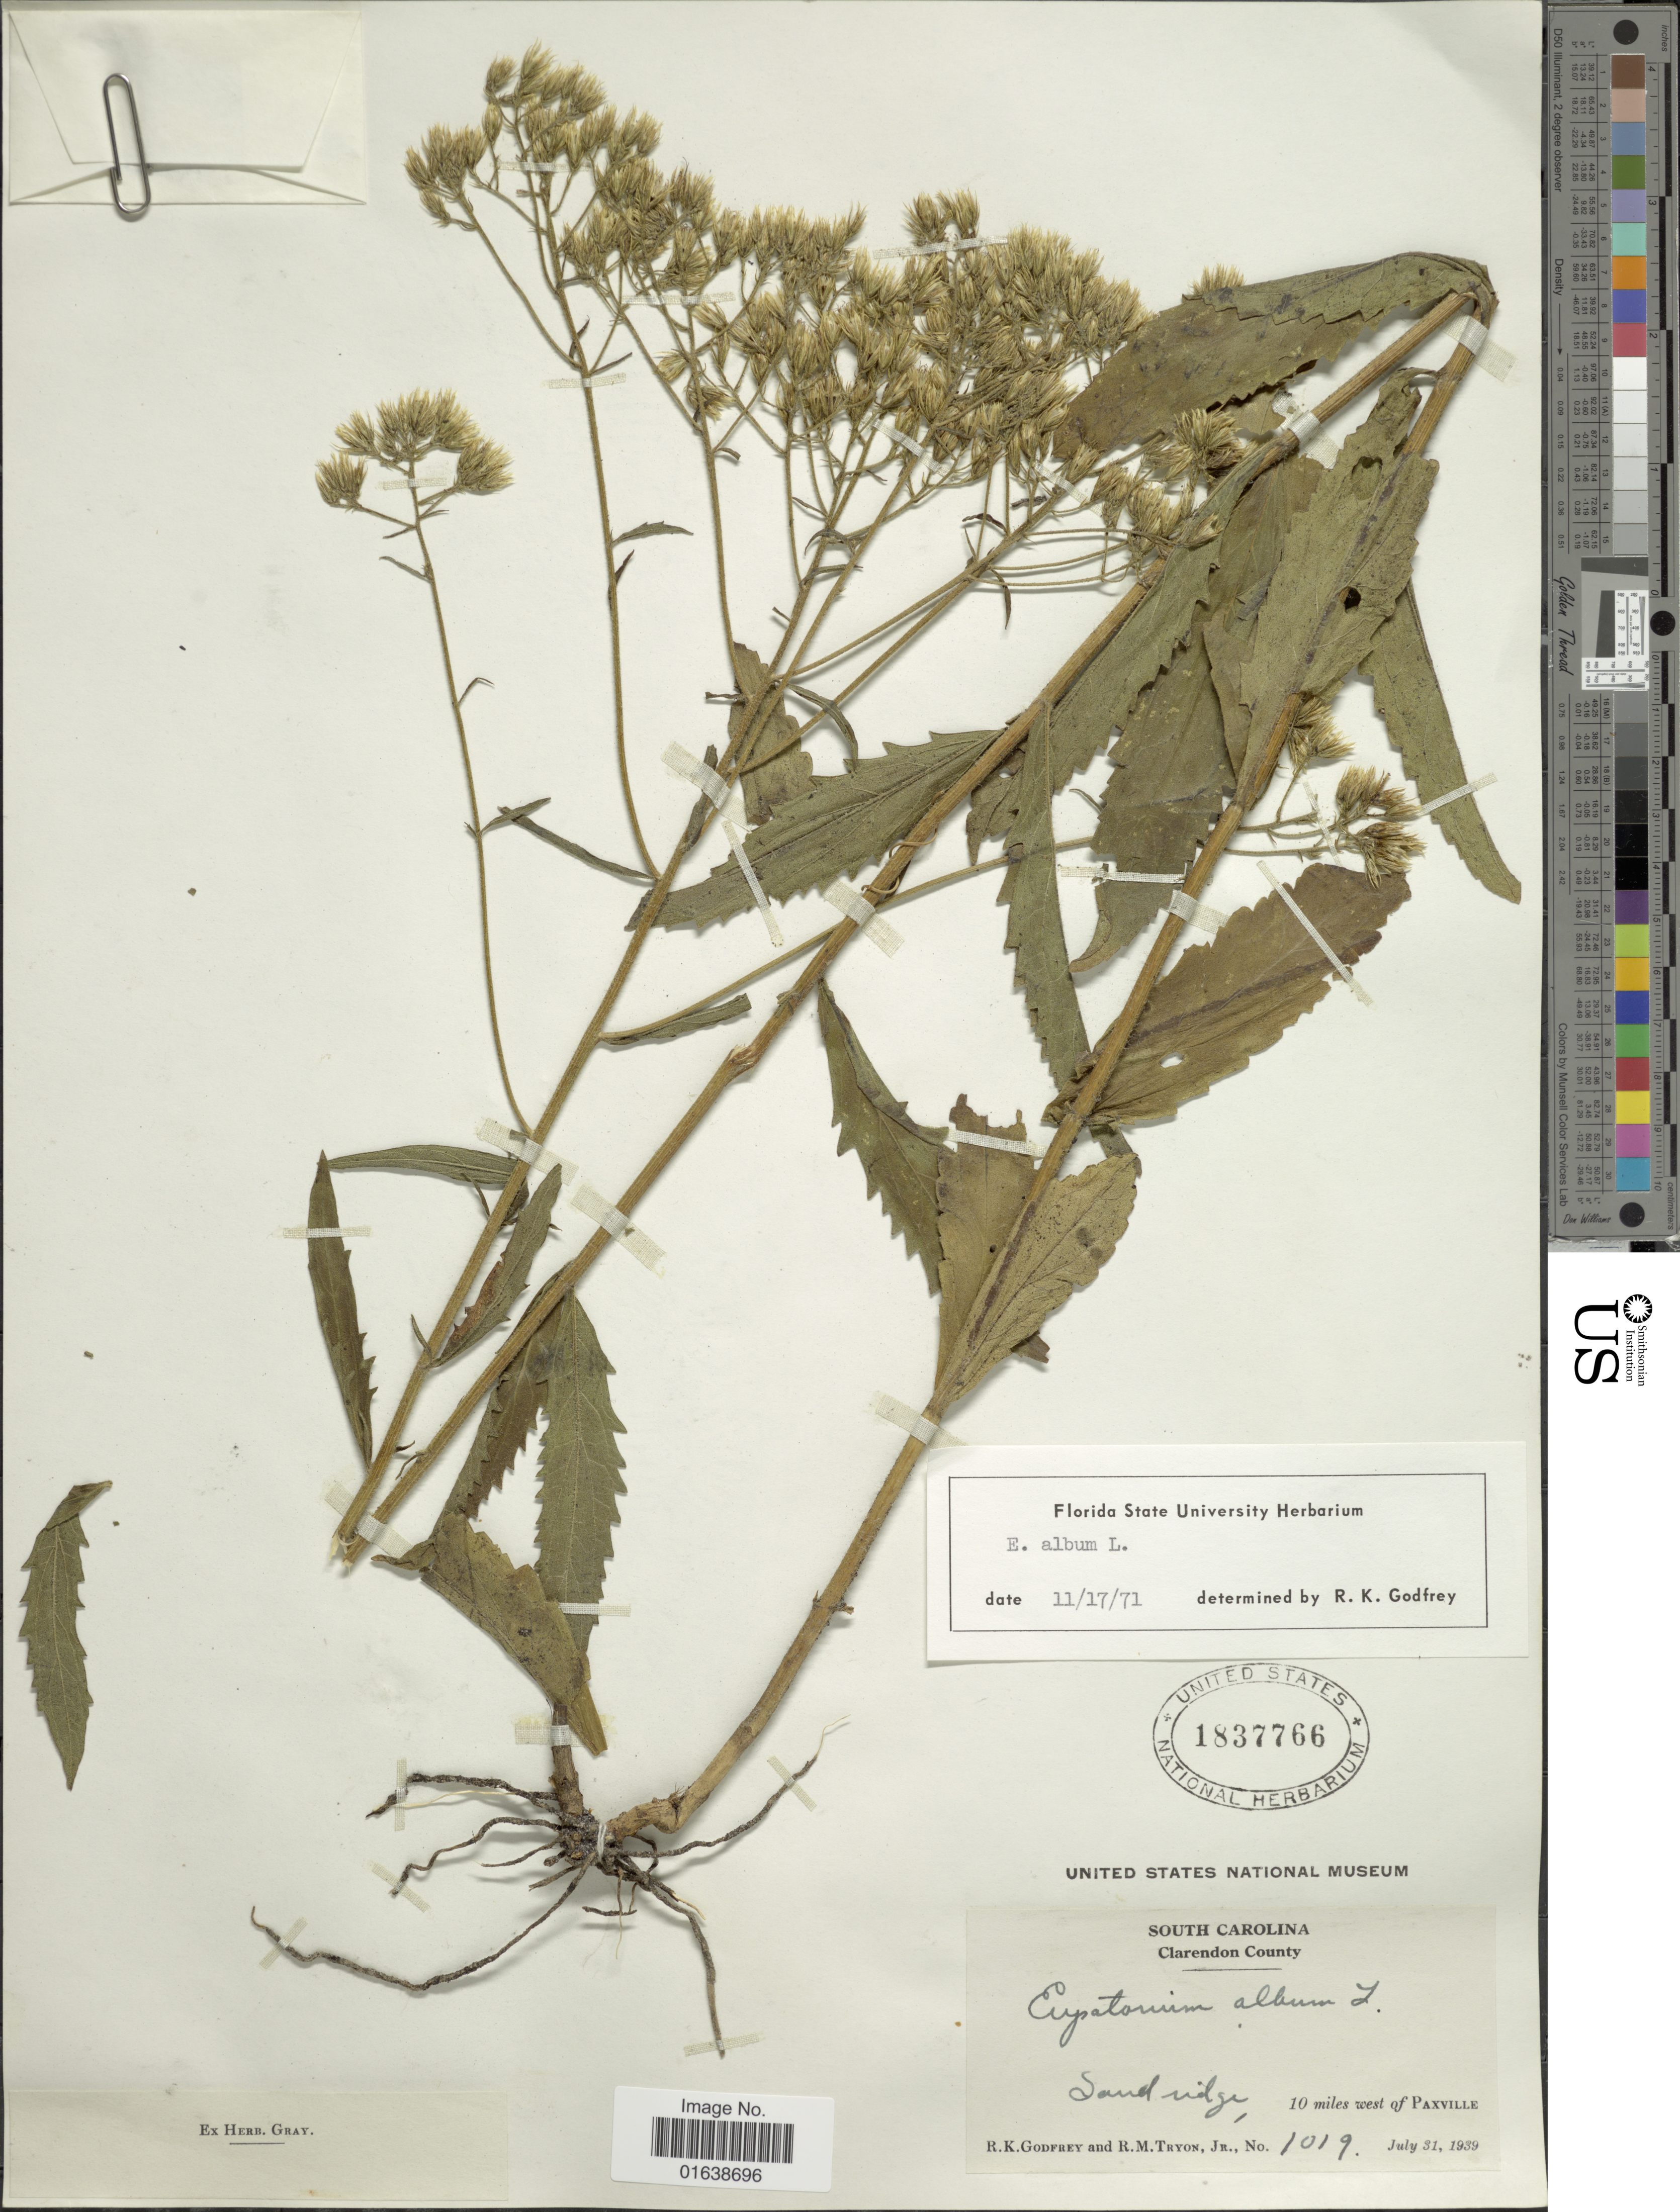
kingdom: Plantae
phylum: Tracheophyta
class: Magnoliopsida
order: Asterales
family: Asteraceae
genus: Eupatorium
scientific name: Eupatorium album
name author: L.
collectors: R. K. Godfrey & R. M. Tryon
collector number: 1019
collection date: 1939-07-31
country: United States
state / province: South Carolina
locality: Sand ridge, 10 miles west of Paxville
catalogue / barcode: US 1837766